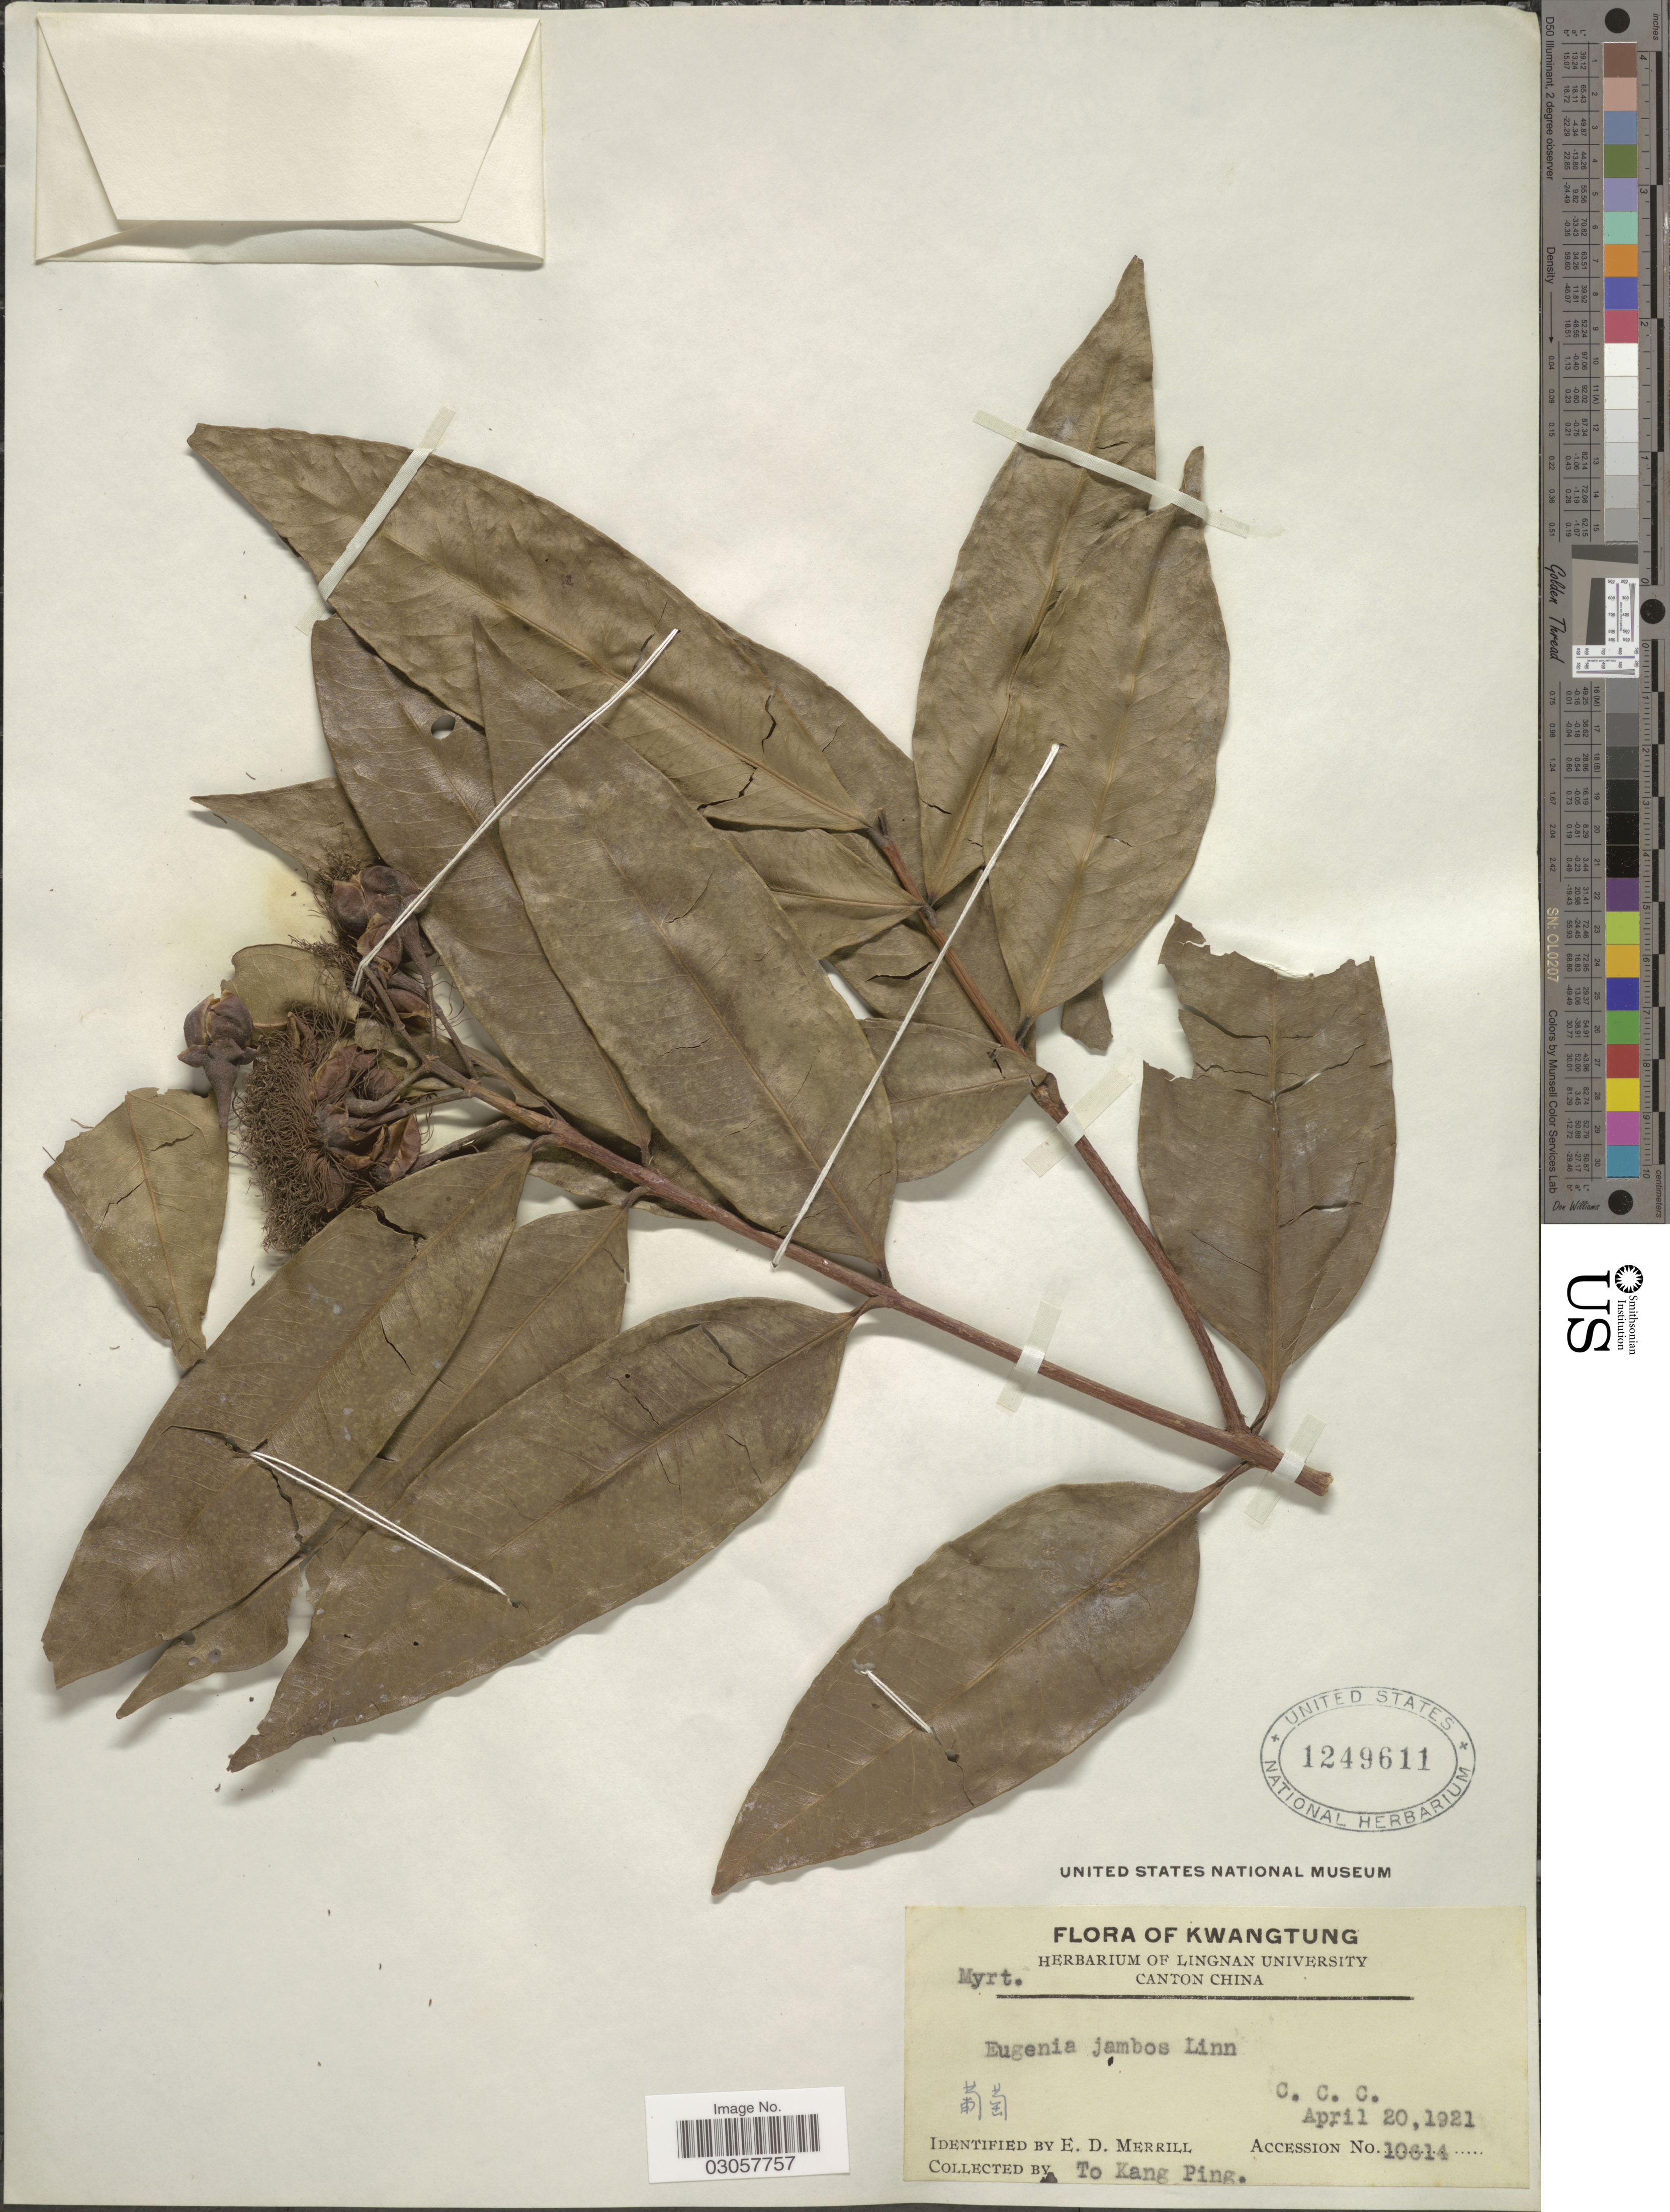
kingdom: Plantae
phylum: Tracheophyta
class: Magnoliopsida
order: Myrtales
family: Myrtaceae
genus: Syzygium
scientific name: Syzygium jambos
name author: (L.) Alston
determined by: Strong, Mark T., (BOT), Smithsonian Institution - National Museum of Natural History (UNITED STATES)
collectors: T. Ping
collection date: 1921-04-20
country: China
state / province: Guangdong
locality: Kwangtung.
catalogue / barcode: US 1249611